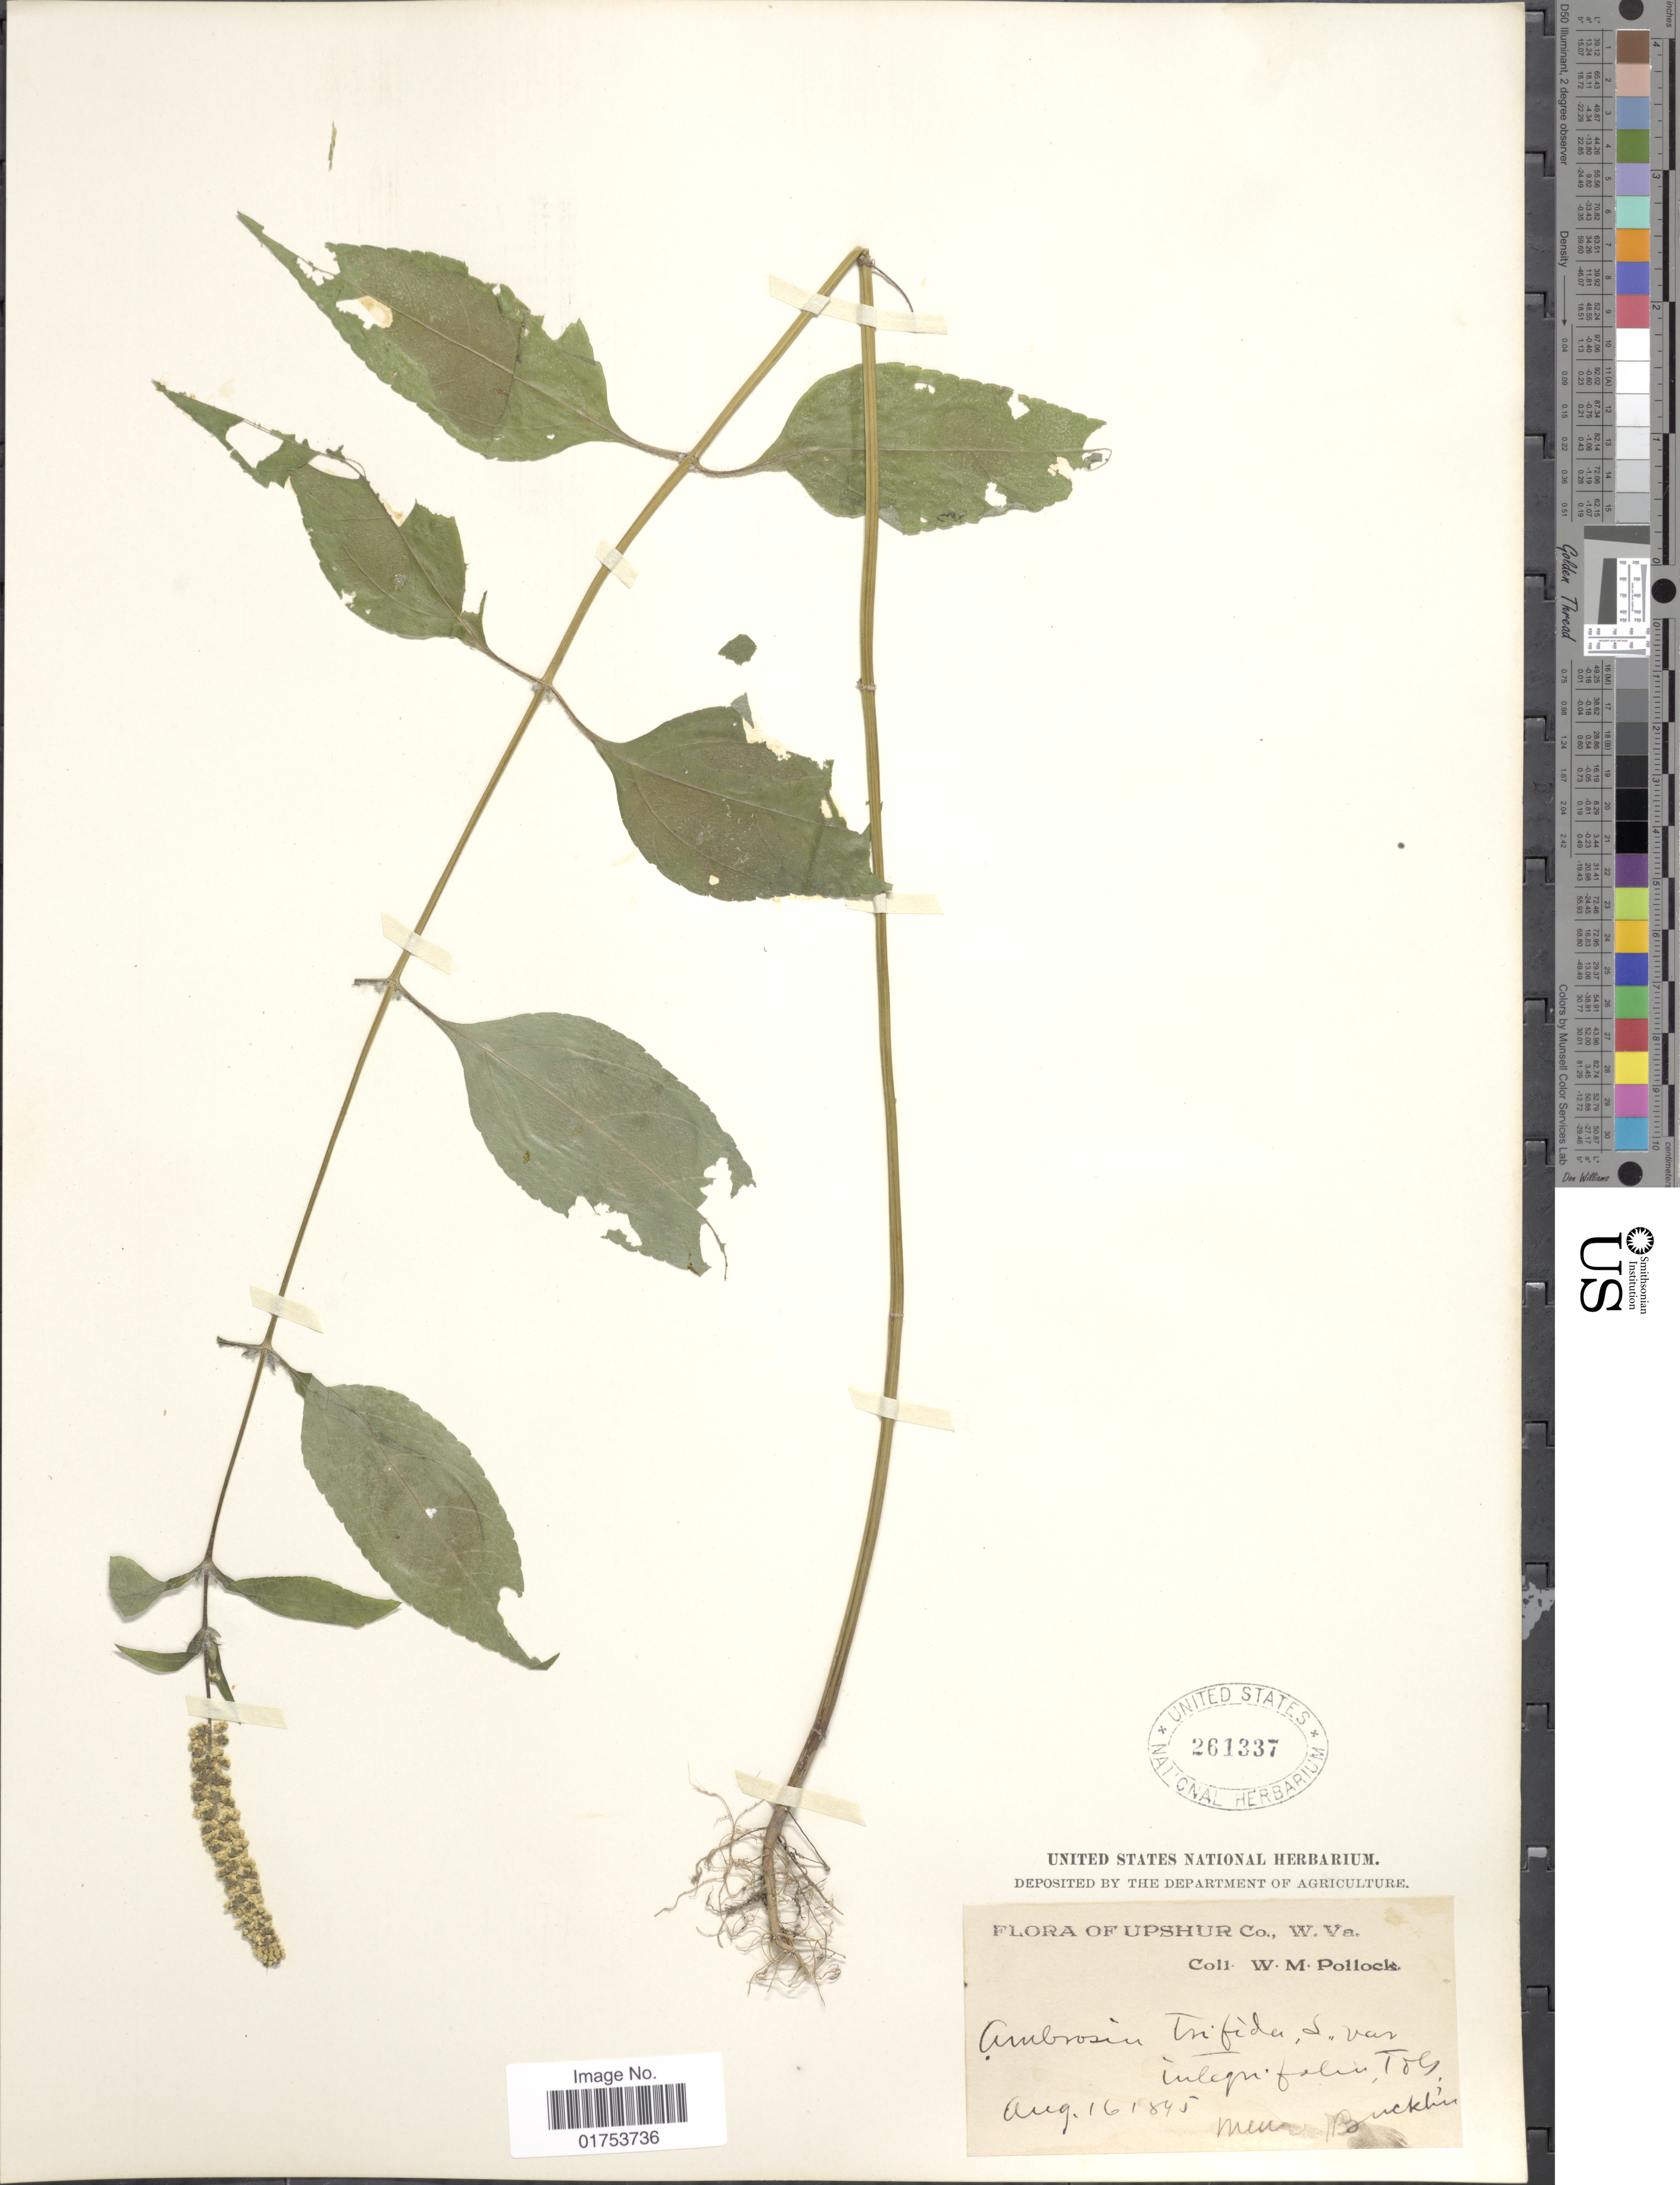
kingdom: Plantae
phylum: Tracheophyta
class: Magnoliopsida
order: Asterales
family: Asteraceae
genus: Ambrosia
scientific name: Ambrosia trifida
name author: L.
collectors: W. M. Pollock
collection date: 1845-08-16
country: United States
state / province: West Virginia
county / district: Upshur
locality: near Bucklin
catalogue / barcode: US 261337